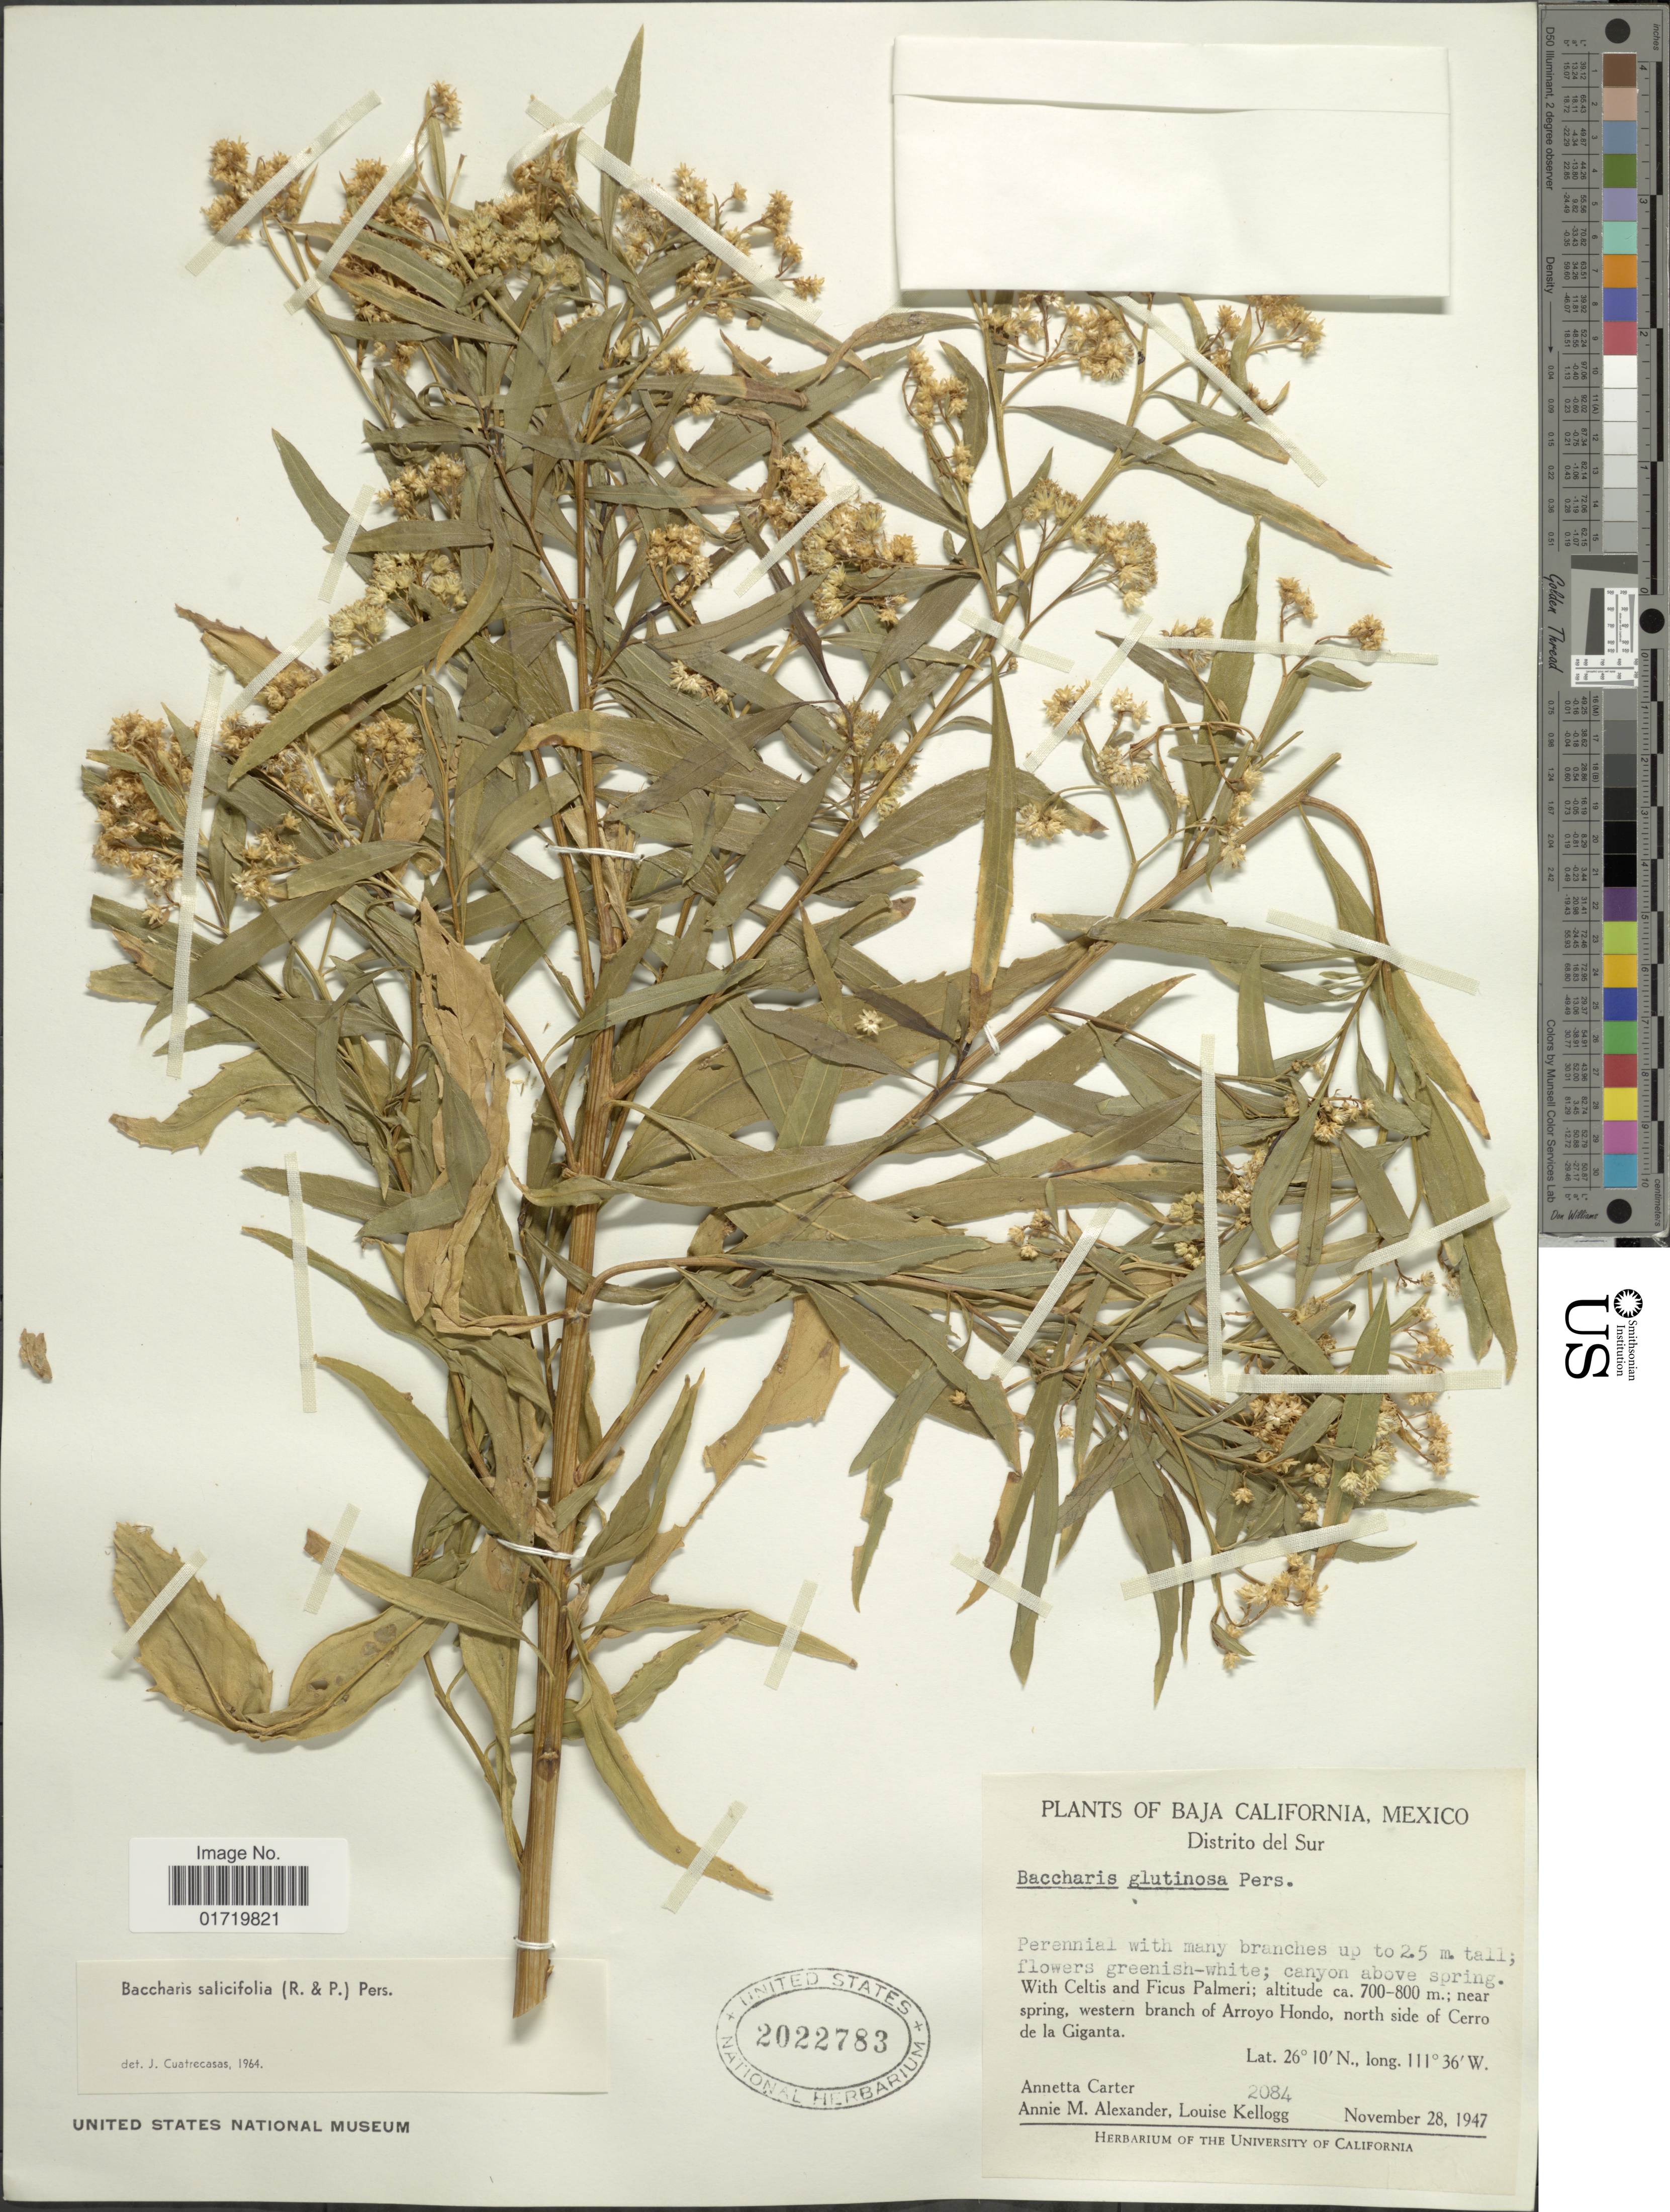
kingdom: Plantae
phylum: Tracheophyta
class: Magnoliopsida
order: Asterales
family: Asteraceae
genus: Baccharis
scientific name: Baccharis salicifolia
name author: (Ruiz & Pav.) Pers.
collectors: A. M. Carter, A. M. Alexander & L. Kellogg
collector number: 2084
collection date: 1947-11-28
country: Mexico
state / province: Baja California Sur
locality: Distrito del Sur, western branch of Arroyo Hondo, north side of Cerro de la Giganta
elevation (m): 700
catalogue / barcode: US 2022783